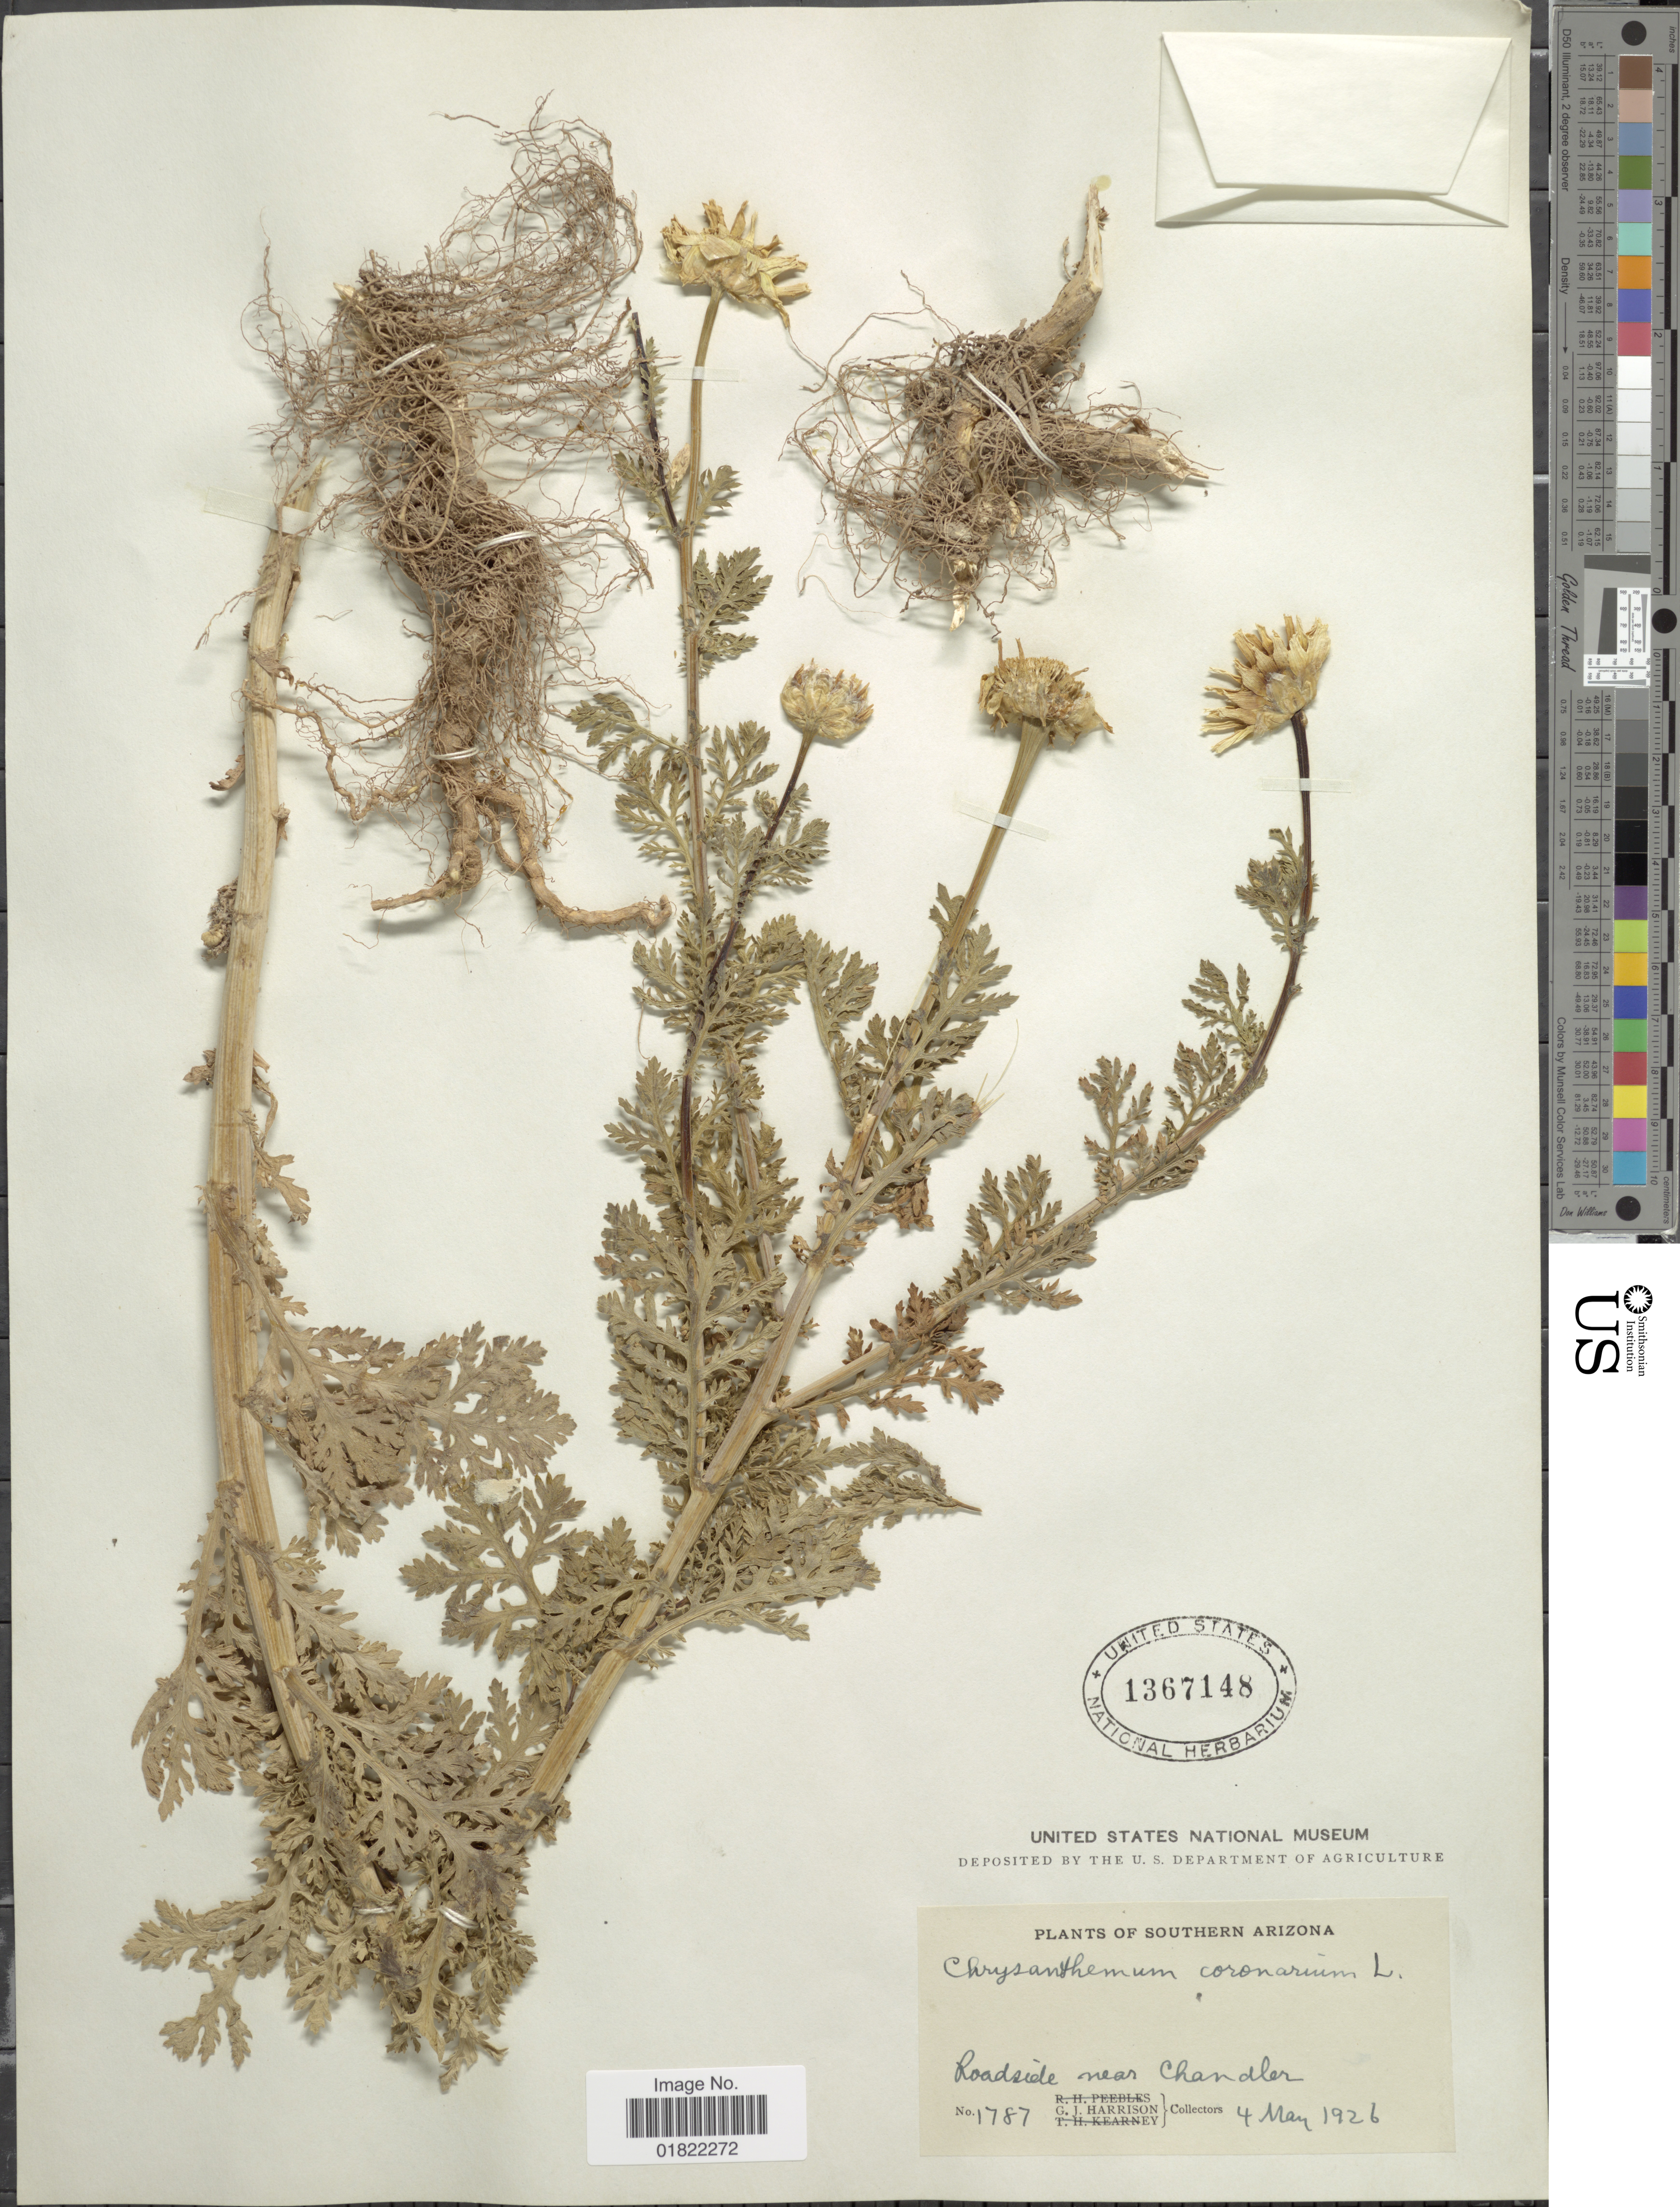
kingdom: Plantae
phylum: Tracheophyta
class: Magnoliopsida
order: Asterales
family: Asteraceae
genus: Chrysanthemum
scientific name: Chrysanthemum coronarium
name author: L.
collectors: G. J. Harrison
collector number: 1787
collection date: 1926-05-04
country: United States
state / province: Arizona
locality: Southern Arizona, Roadside near Chandler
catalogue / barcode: US 1367148